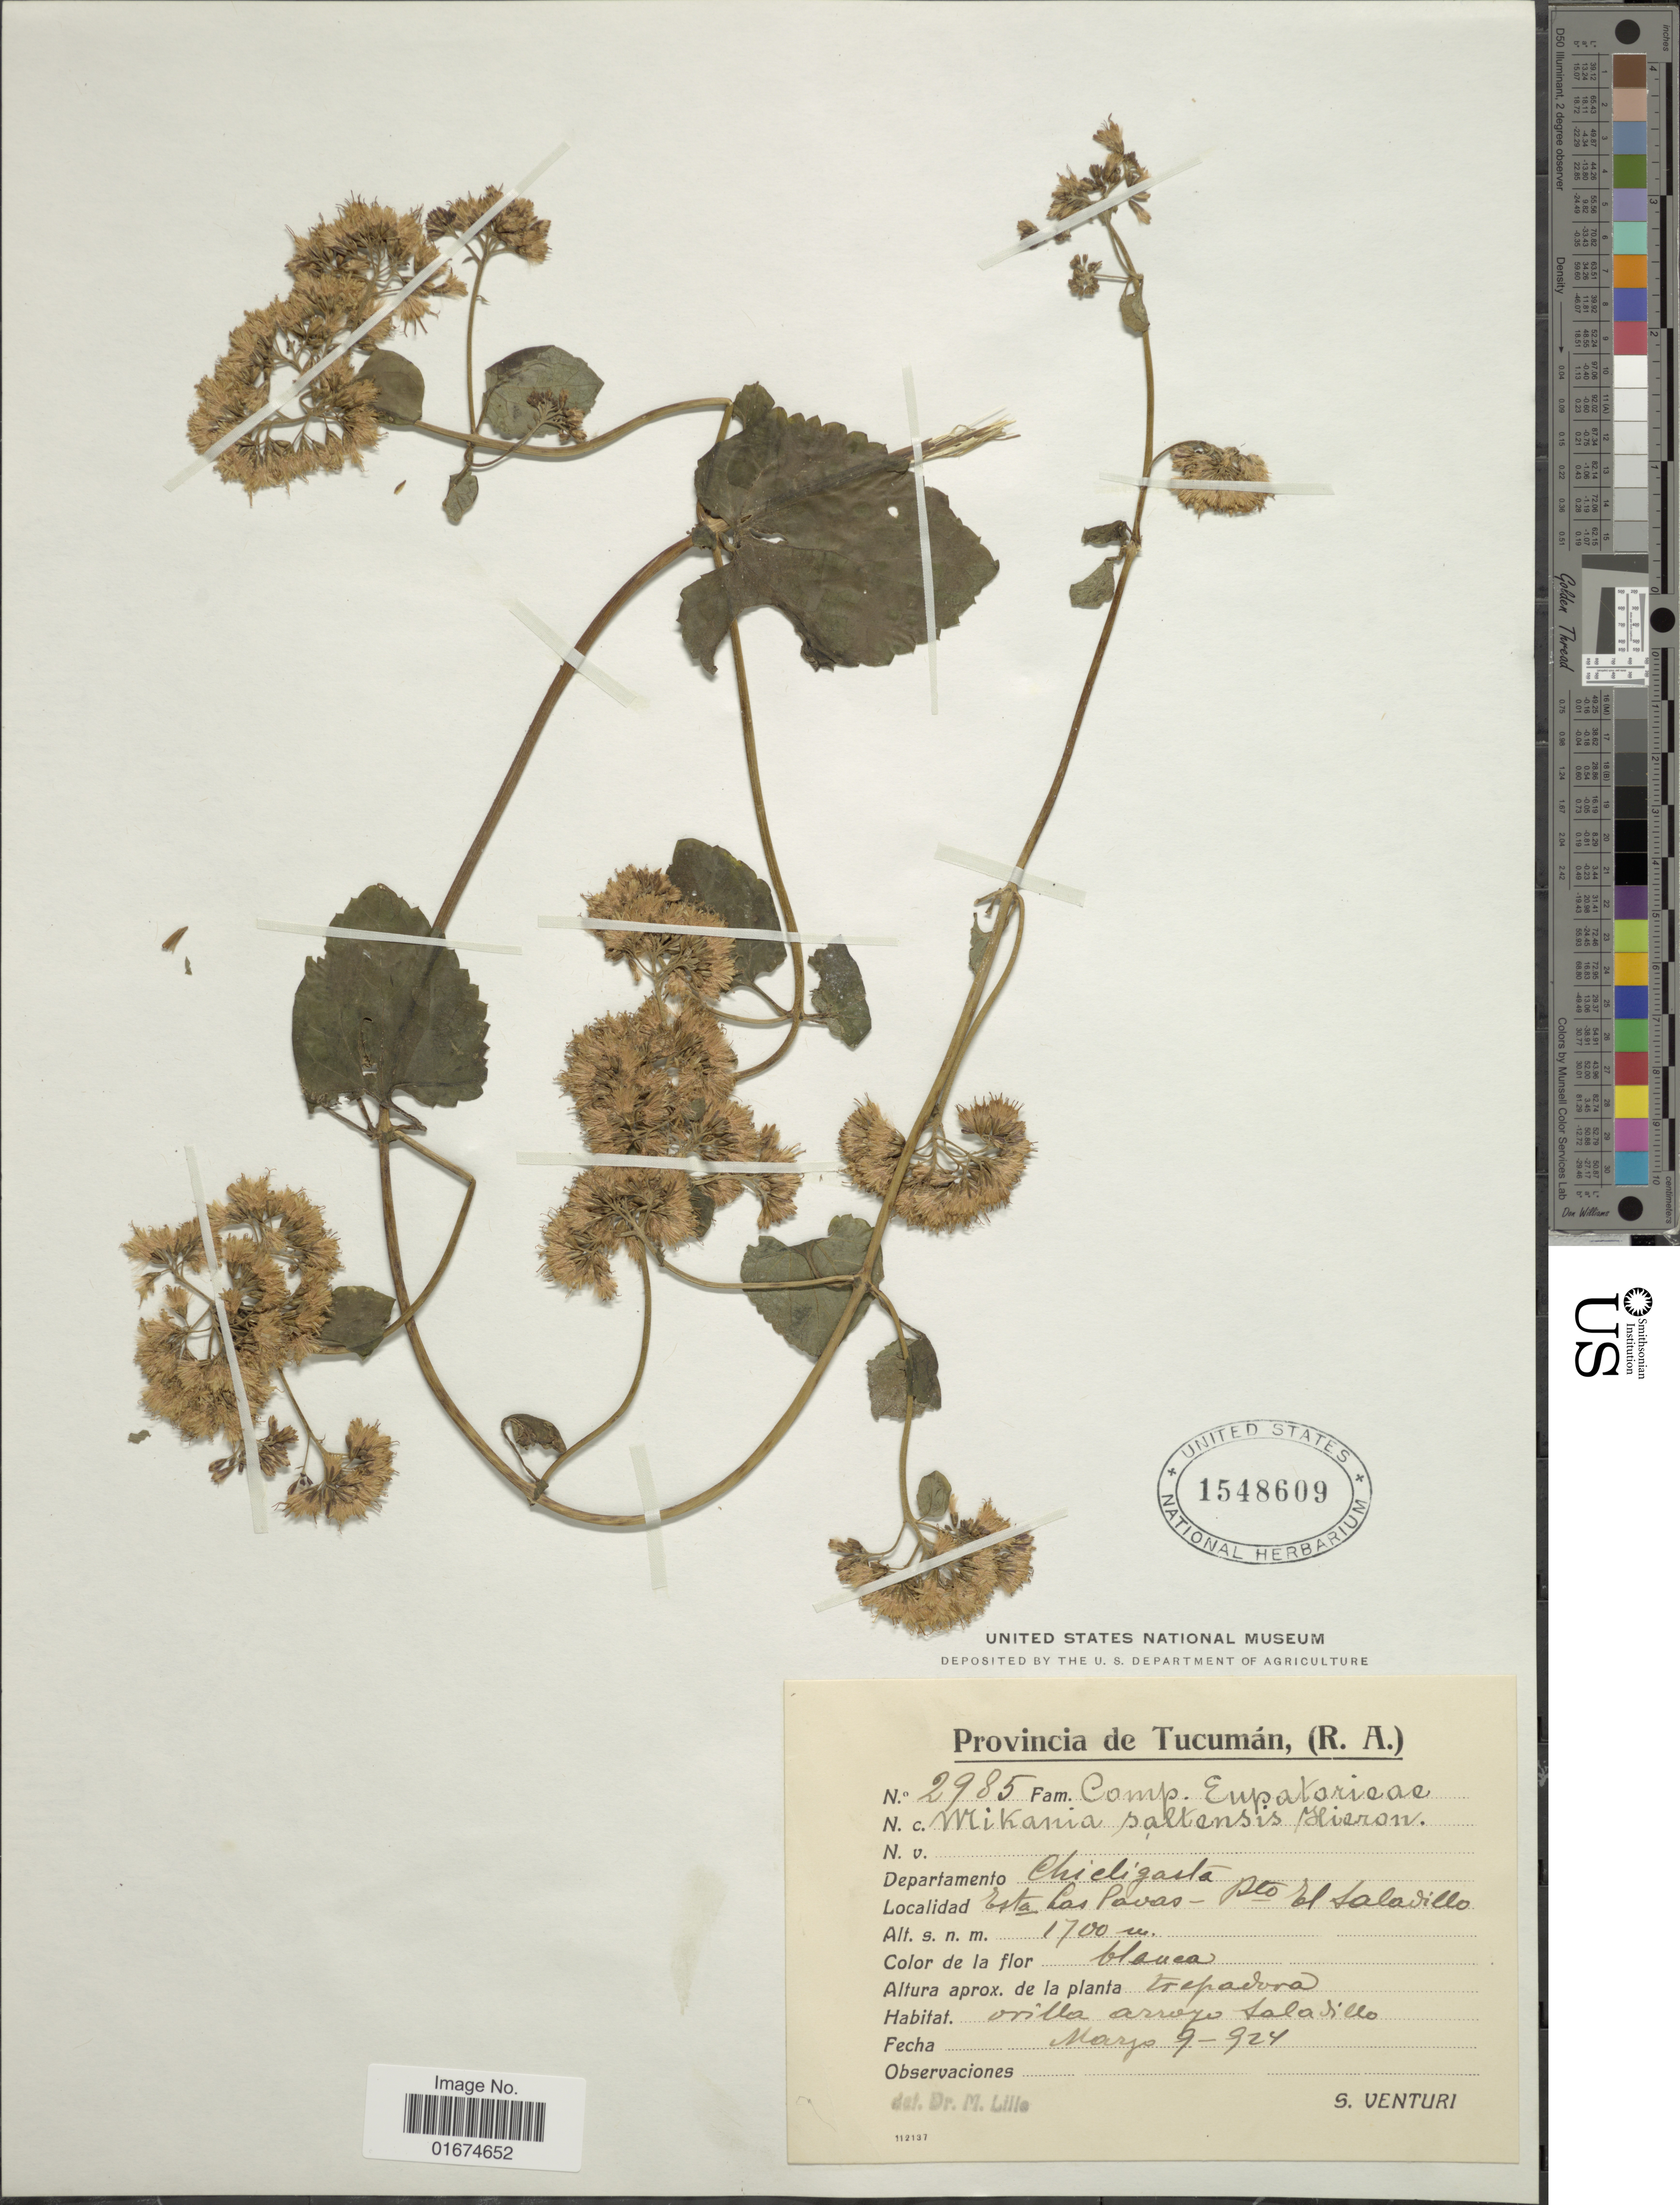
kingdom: Plantae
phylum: Tracheophyta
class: Magnoliopsida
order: Asterales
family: Asteraceae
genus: Mikania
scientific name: Mikania saltensis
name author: Hieron.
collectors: S. Venturi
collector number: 2985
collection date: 1924-03-09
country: Argentina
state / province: Tucuman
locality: (R.A.), Departamento Chicligasta, Esta Las Pavas - Pto El Saladillo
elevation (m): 1700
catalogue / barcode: US 1548609